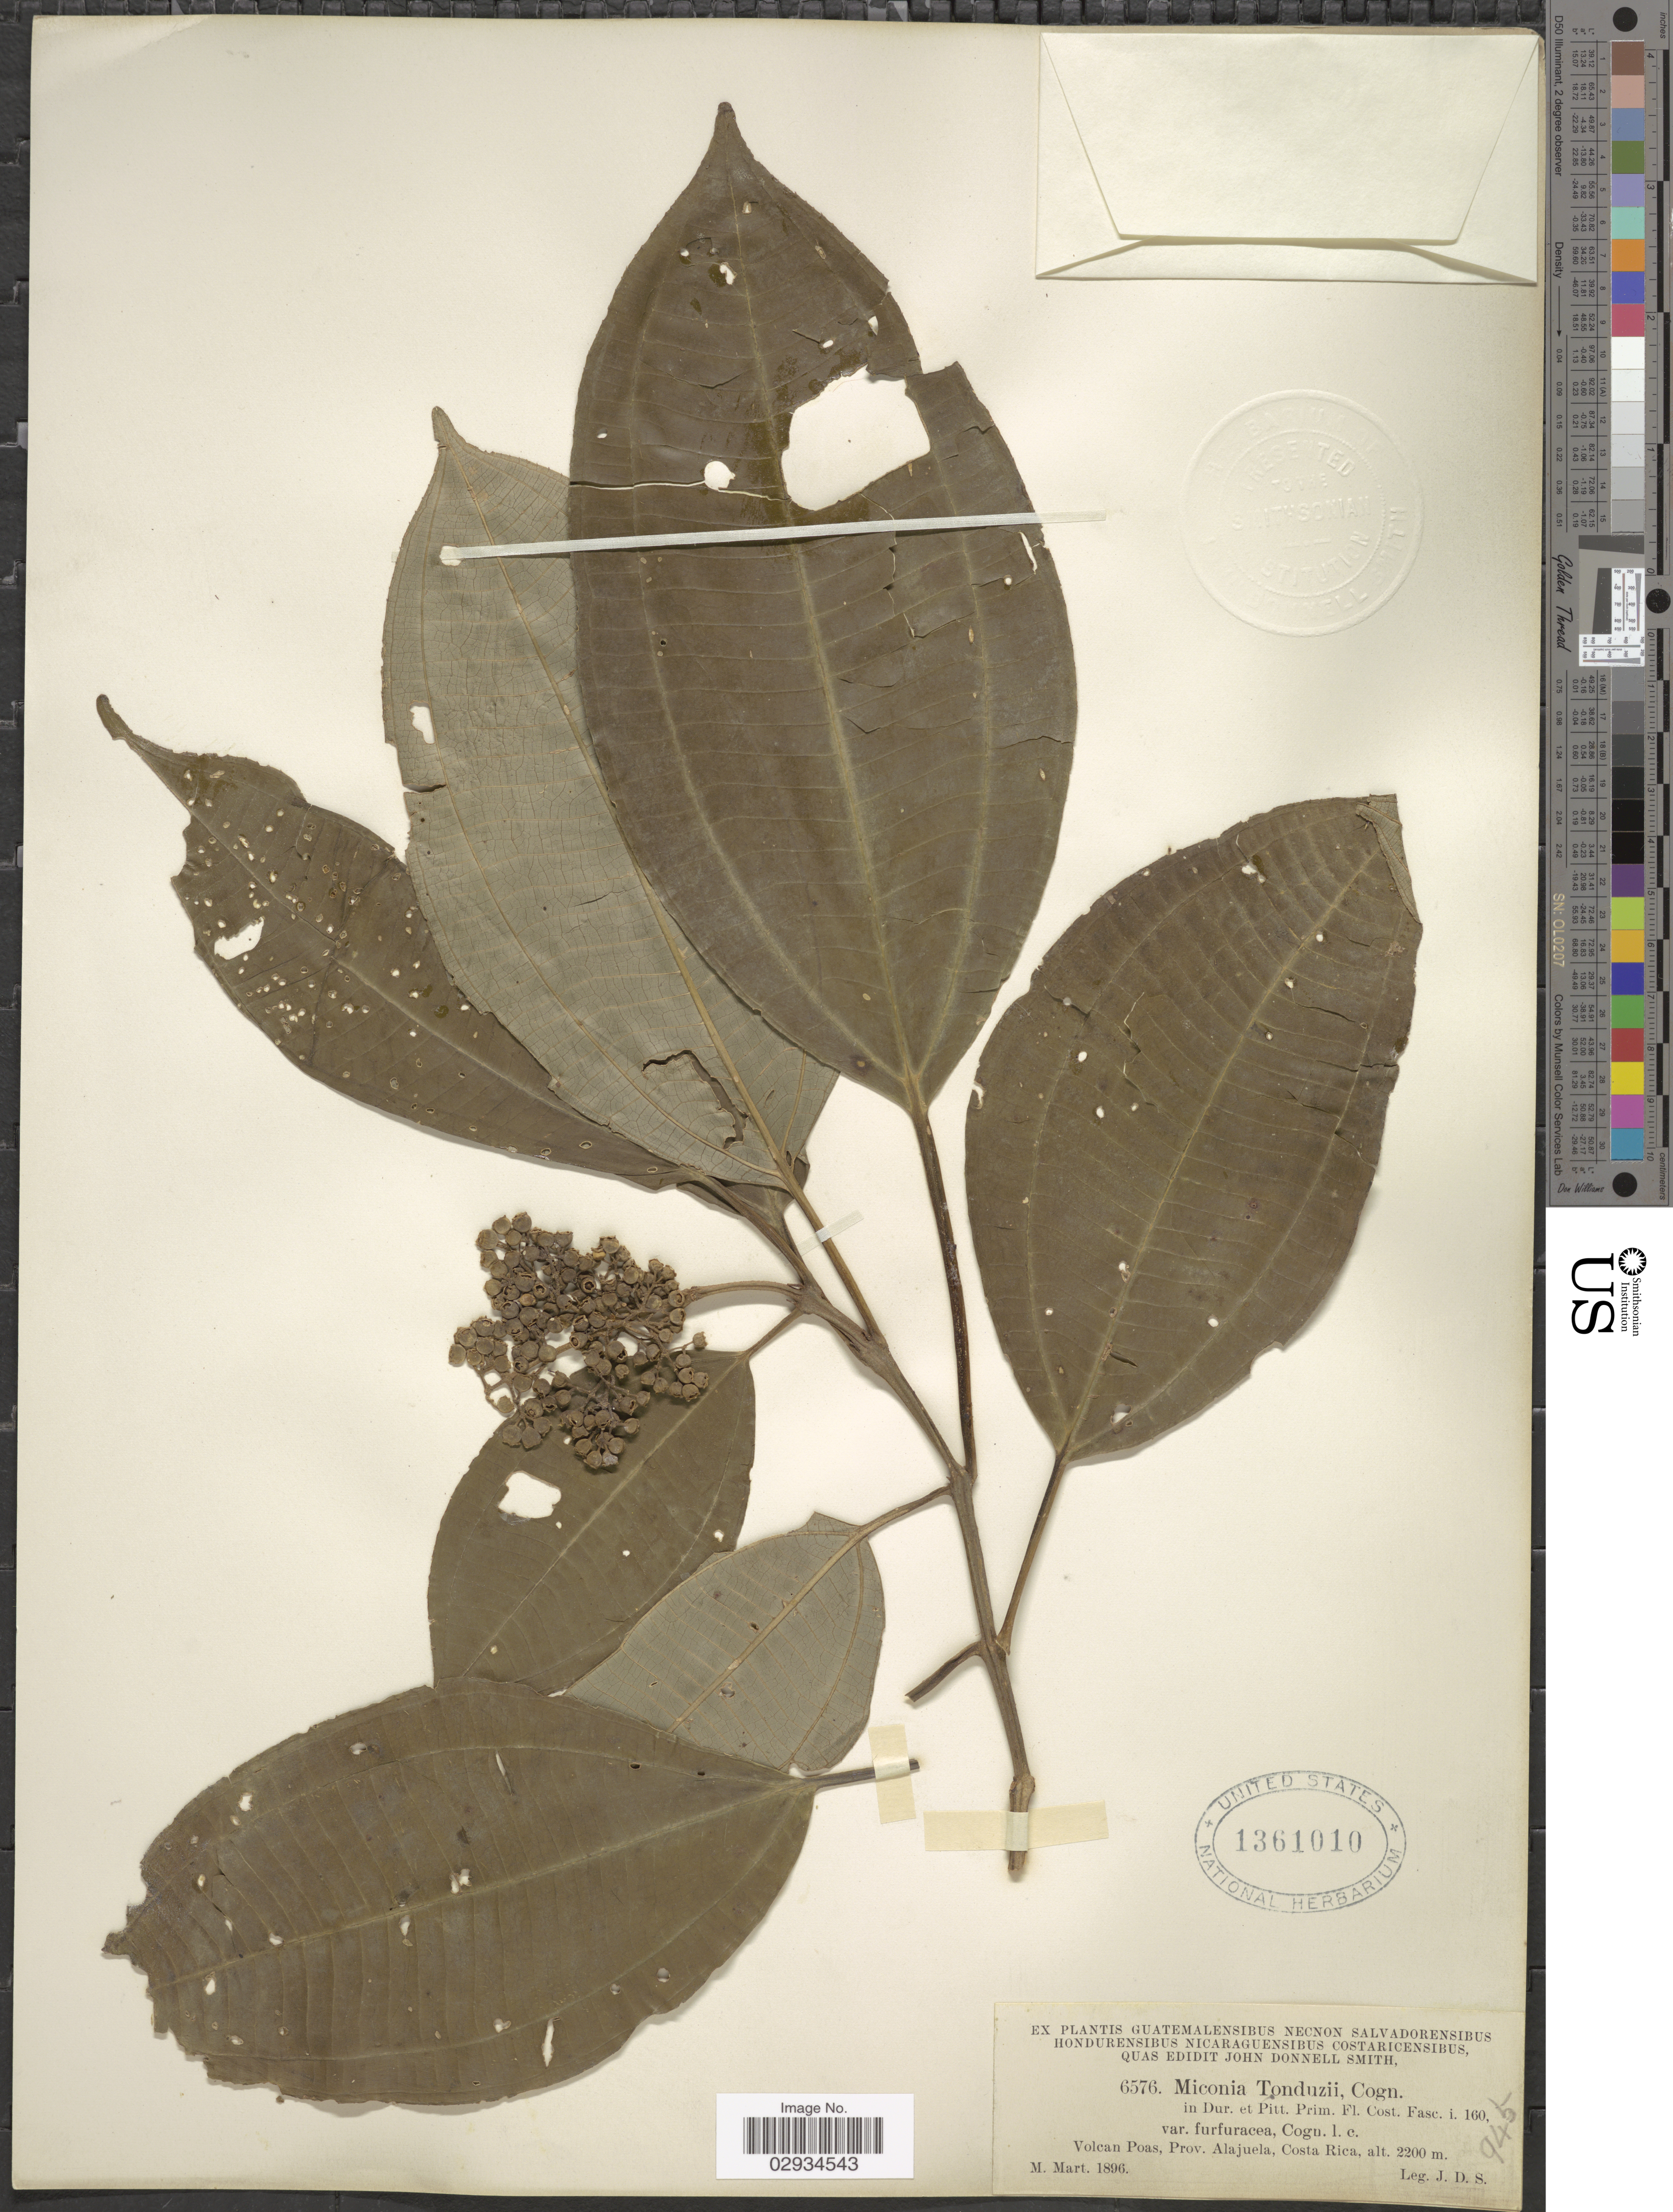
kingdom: Plantae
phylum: Tracheophyta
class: Magnoliopsida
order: Myrtales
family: Melastomataceae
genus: Miconia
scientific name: Miconia tonduzii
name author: Cogn. in A. DC.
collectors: J. Donnell Smith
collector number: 6576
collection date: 1896-03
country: Costa Rica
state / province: Alajuela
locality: Volcan Poas.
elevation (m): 2200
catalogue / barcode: US 1361010